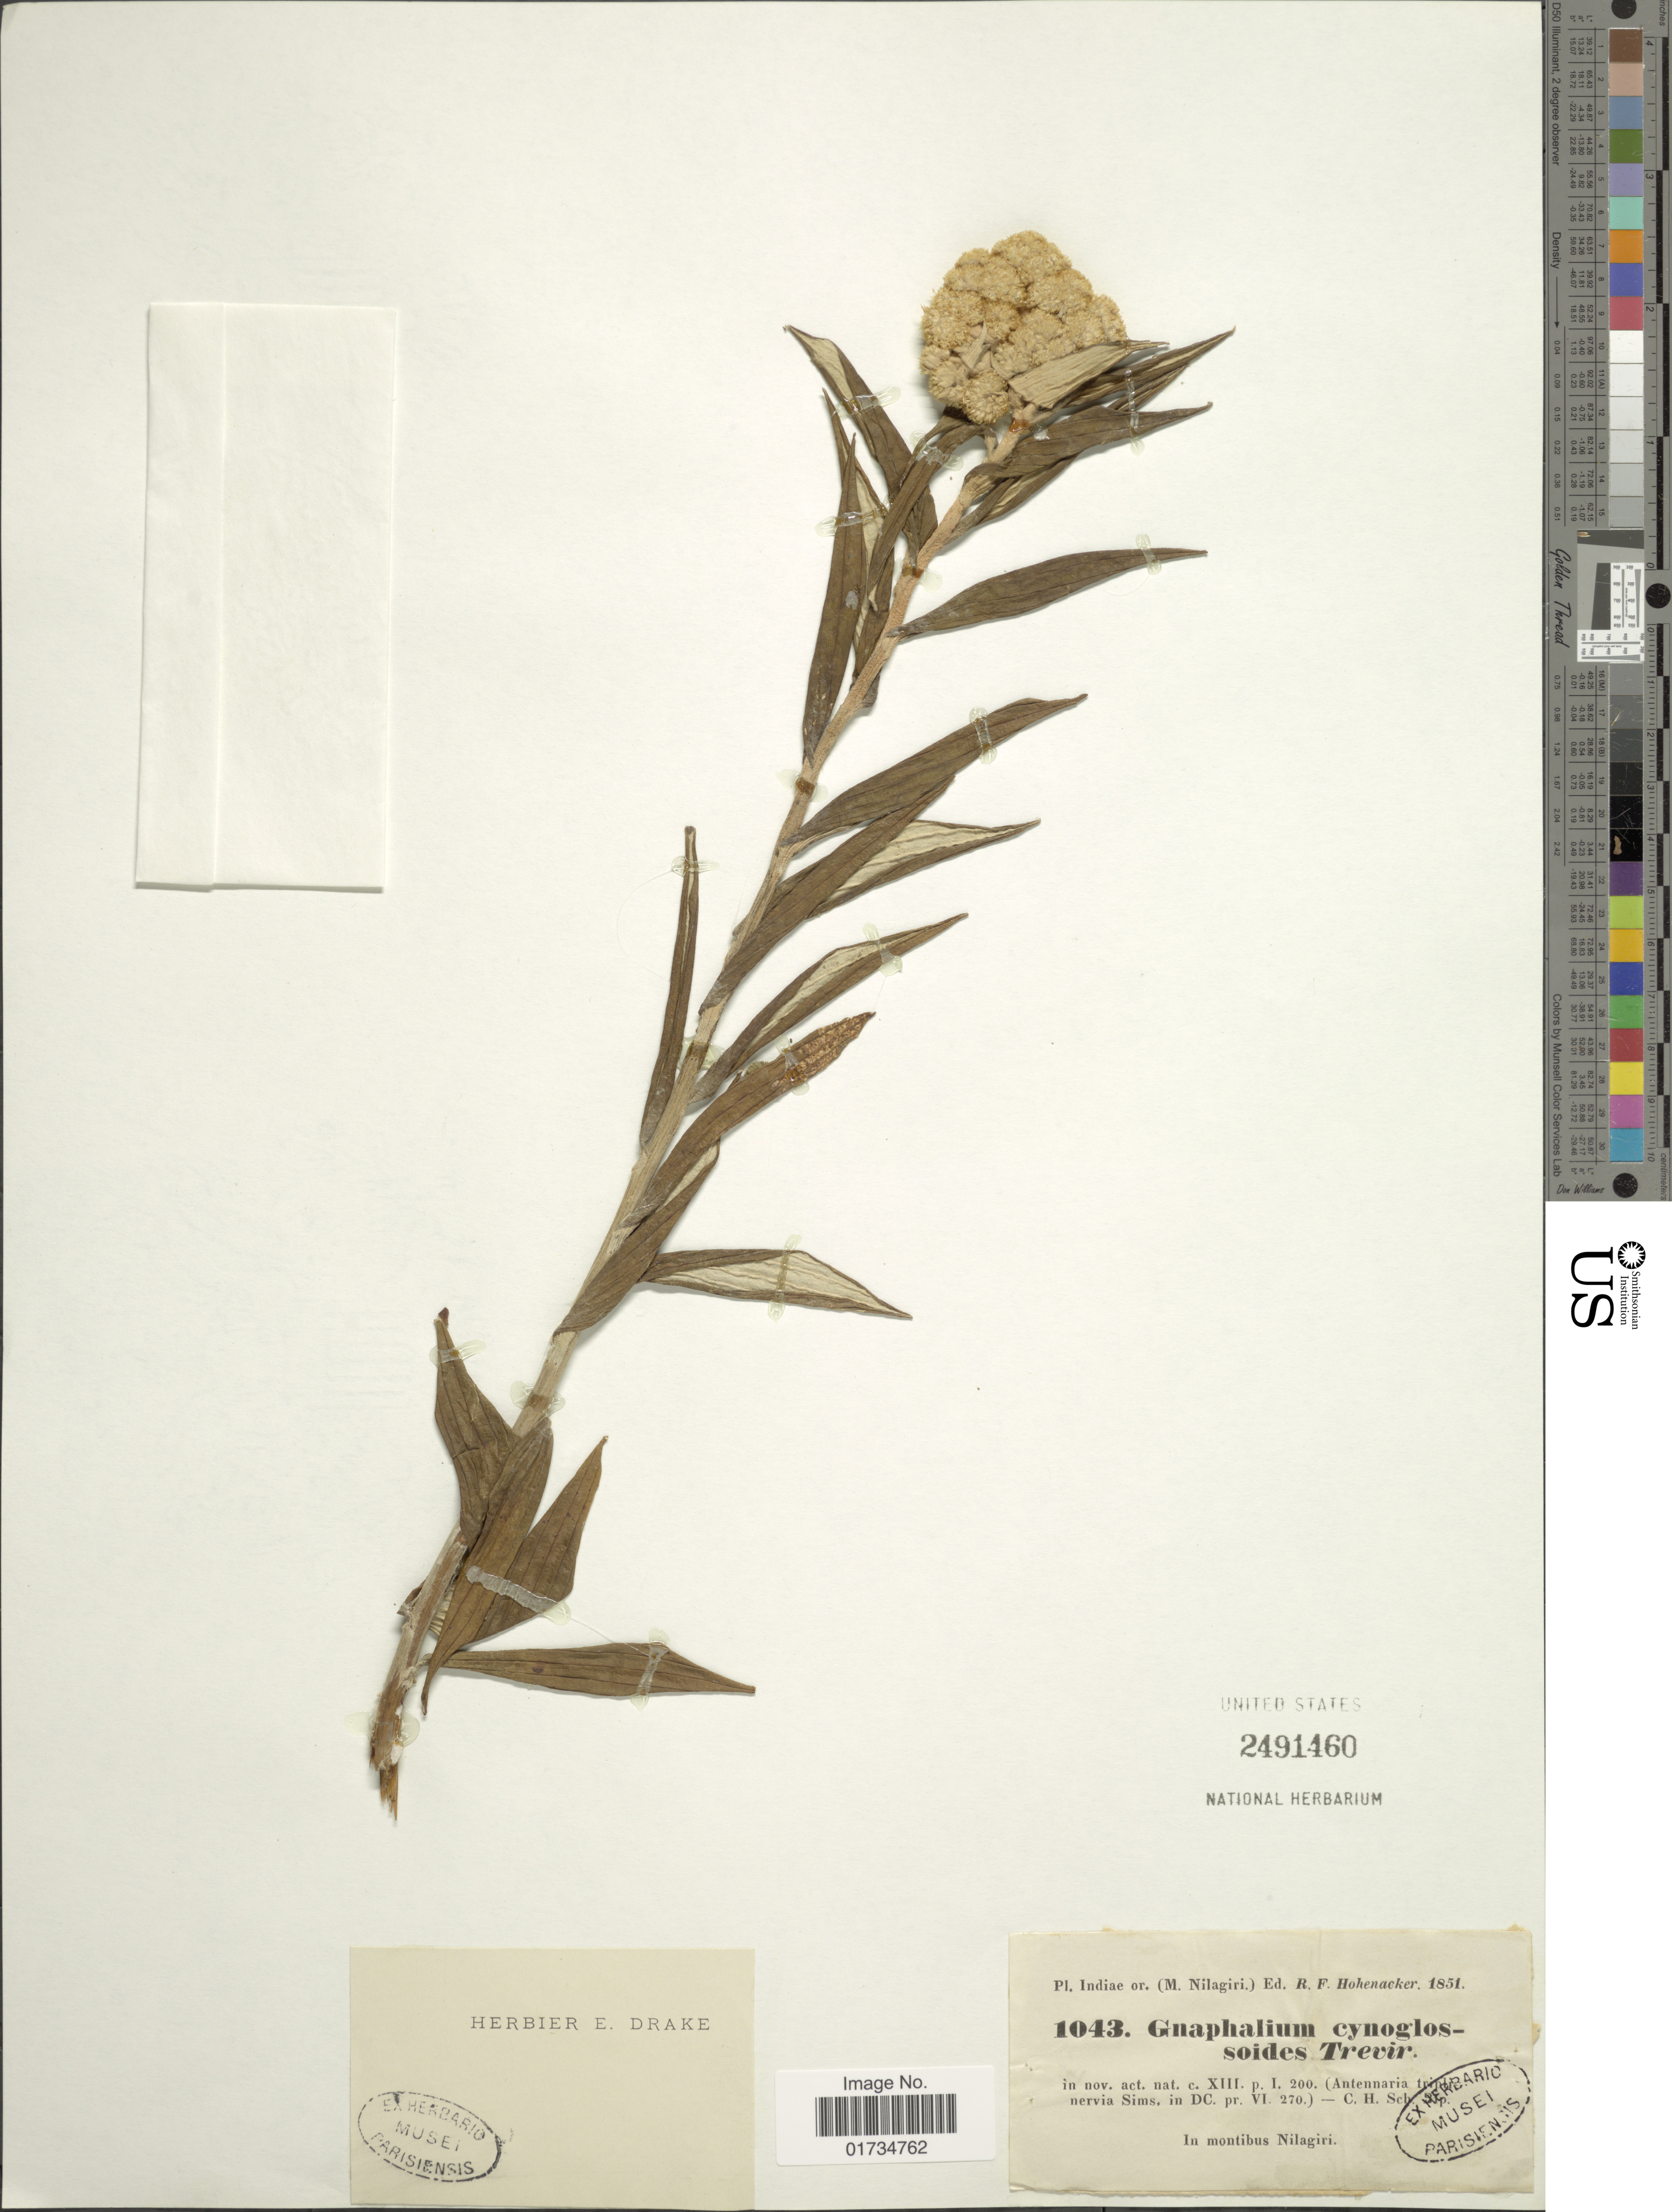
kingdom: Plantae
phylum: Tracheophyta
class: Magnoliopsida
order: Asterales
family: Asteraceae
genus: Anaphalis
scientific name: Anaphalis triplinervis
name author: (Sims) C.B. Clarke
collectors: R. F. Hohenacker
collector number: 1043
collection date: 1851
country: India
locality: Pl. Indiae or. (M. Nilagiri.) In montibus Nilagiri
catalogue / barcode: US 2491460